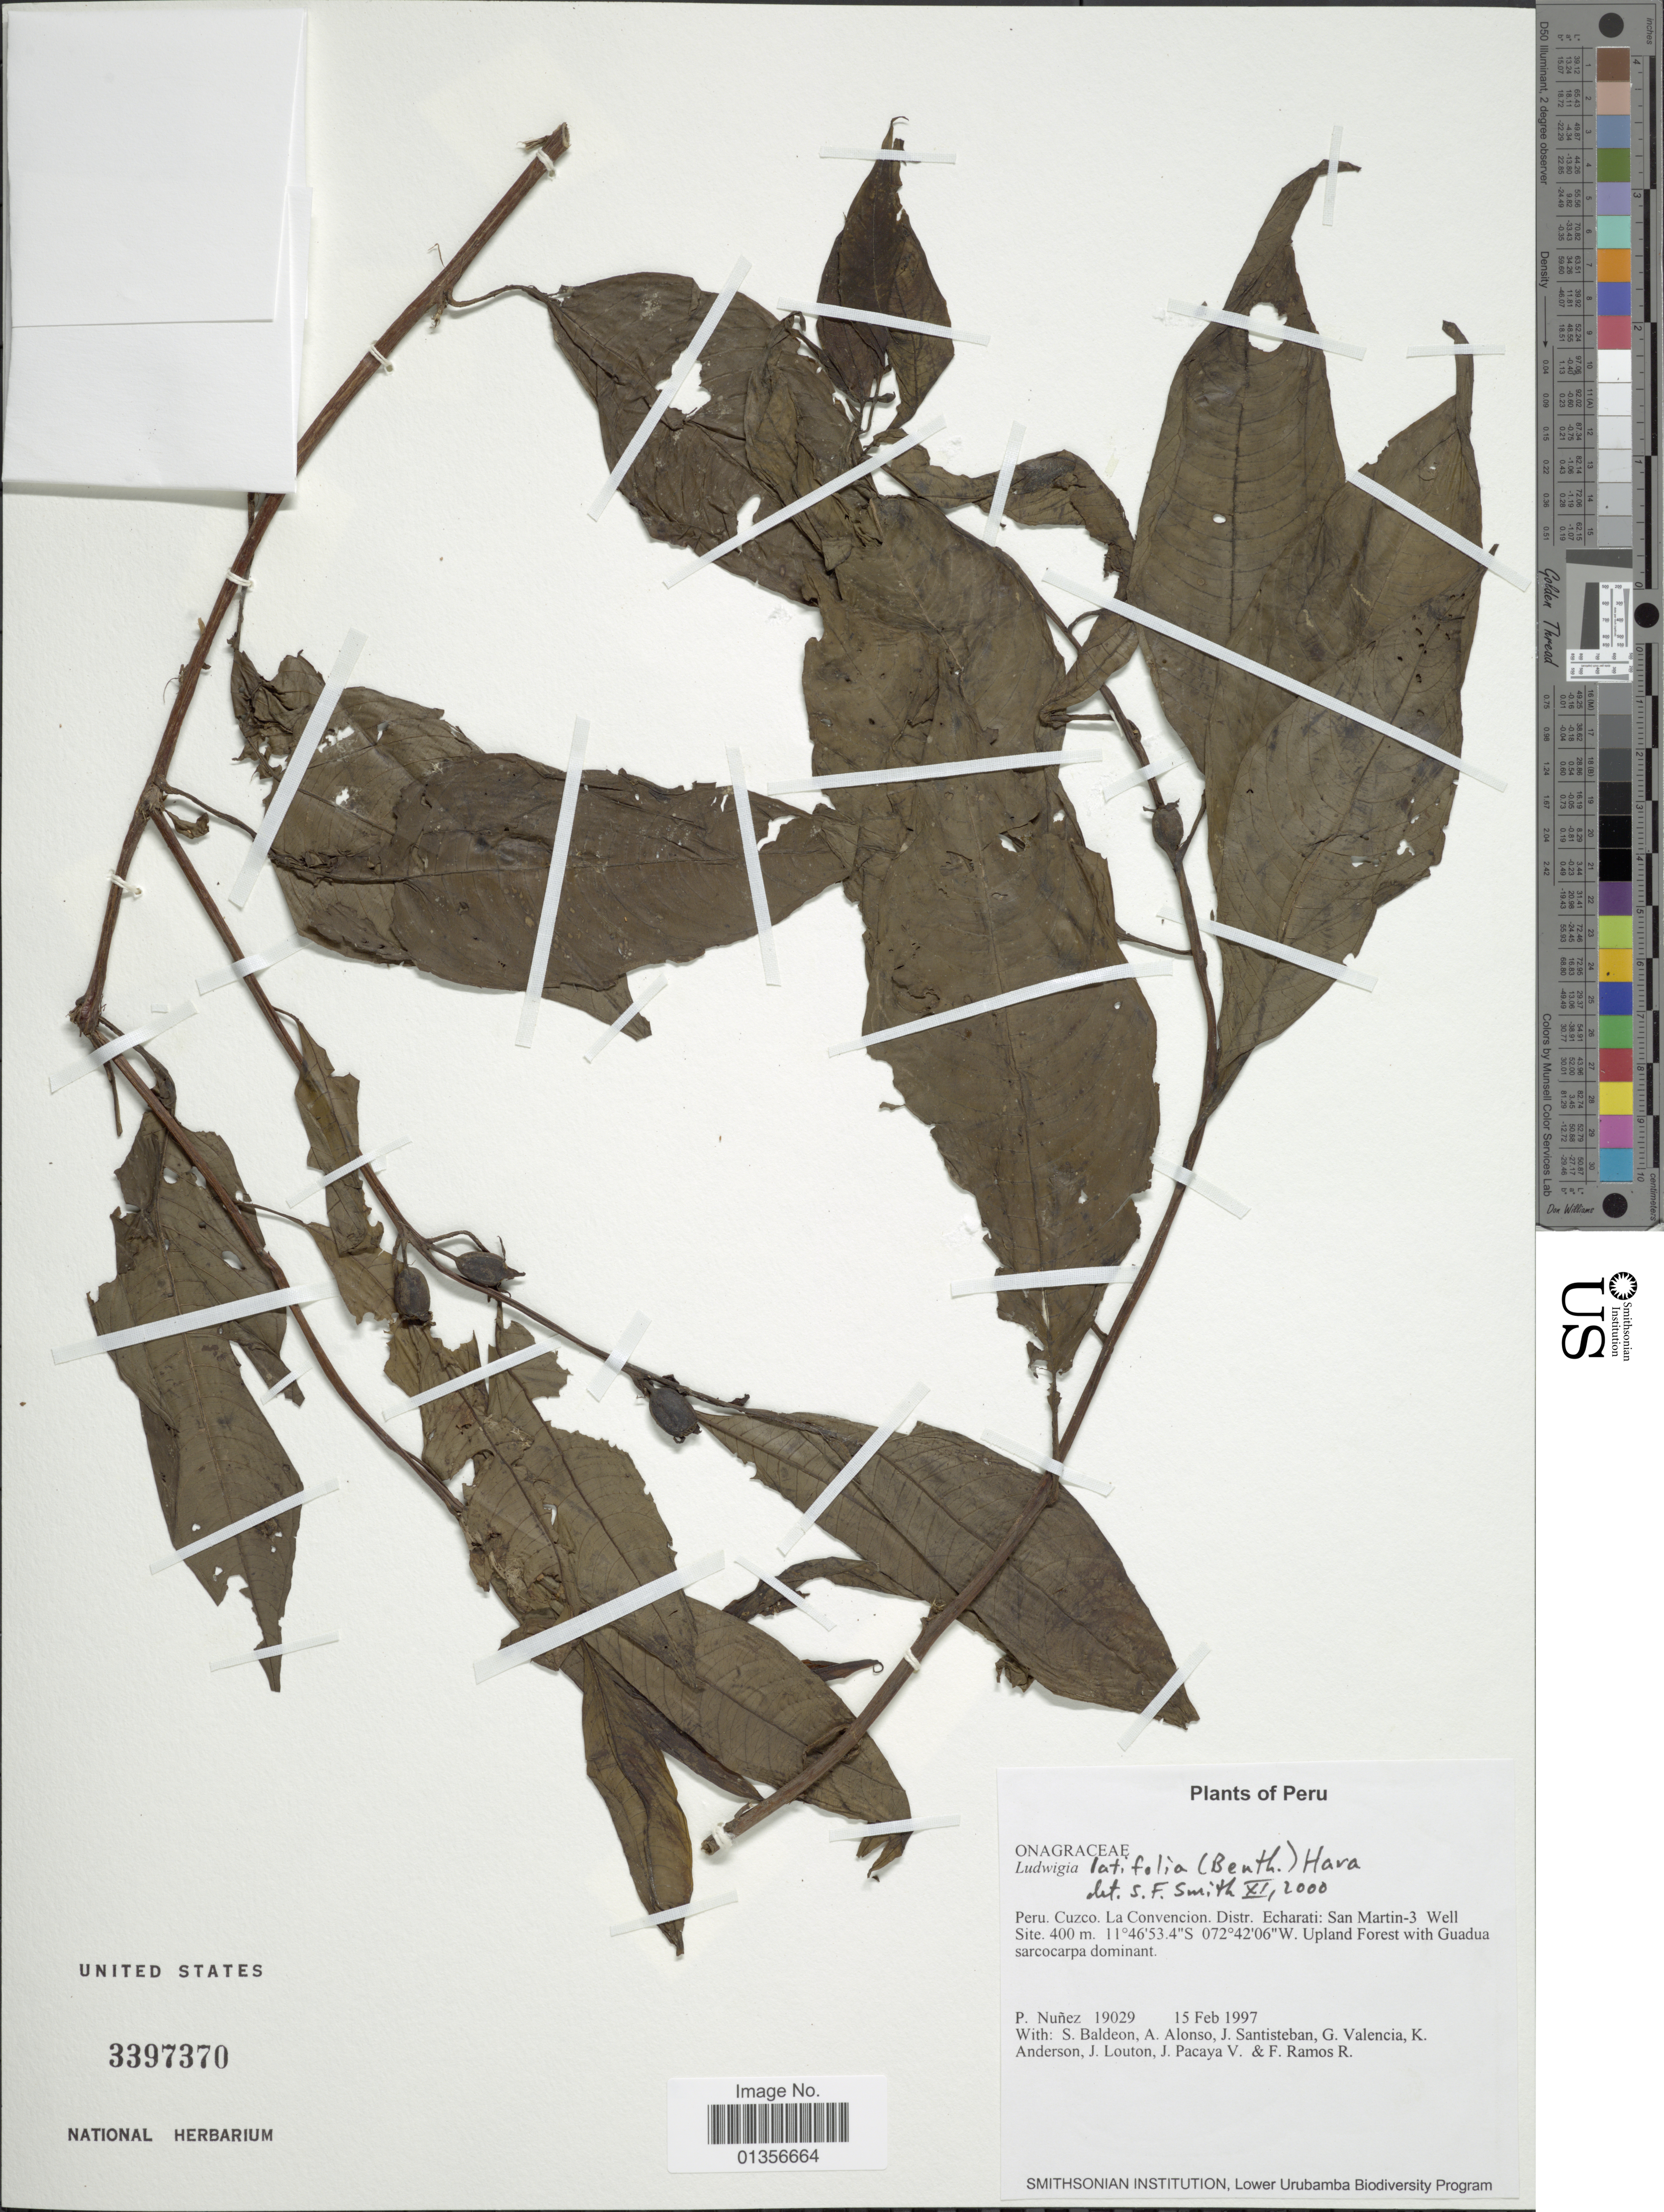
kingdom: Plantae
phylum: Tracheophyta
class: Magnoliopsida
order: Myrtales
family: Onagraceae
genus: Ludwigia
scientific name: Ludwigia latifolia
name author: (Benth.) H. Hara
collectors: P. Nuñez V., S. Baldeon, A. Alonso, J. Santisteban & et al.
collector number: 19029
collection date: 1997-02-15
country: Peru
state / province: Cusco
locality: La Convencion. Distr. Echarati: San Martin-3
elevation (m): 400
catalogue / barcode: US 3397370